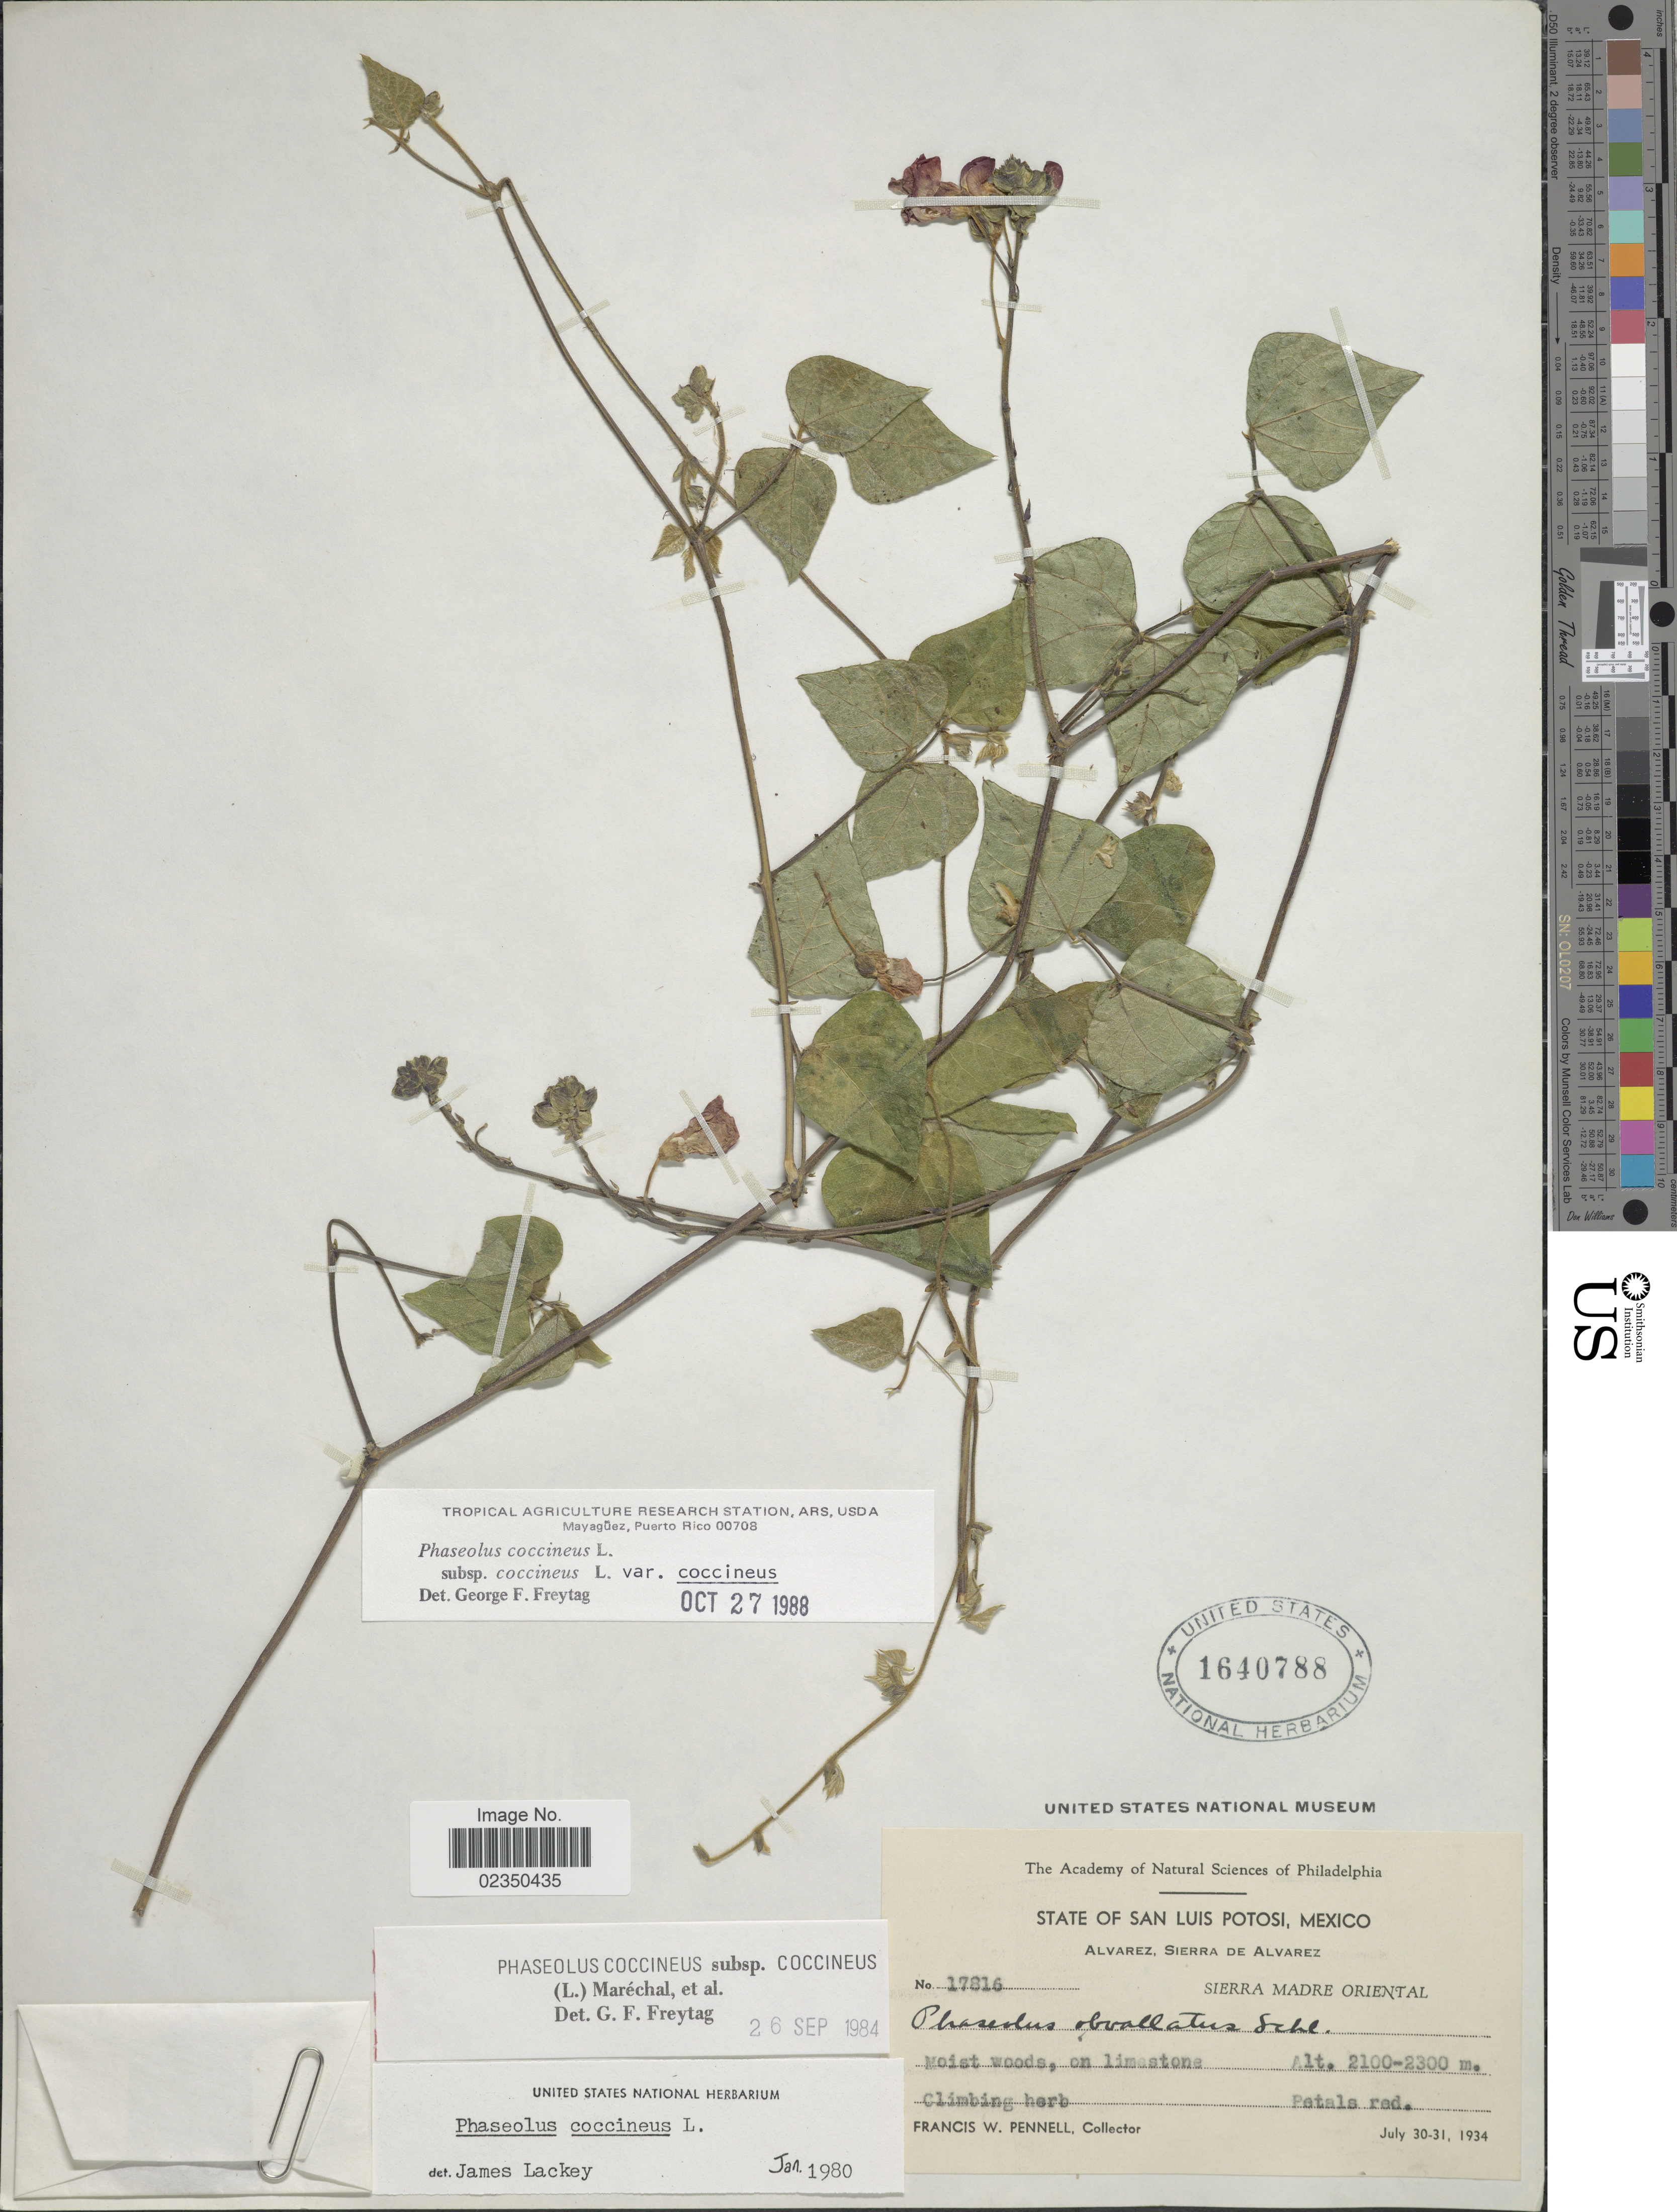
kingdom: Plantae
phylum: Tracheophyta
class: Magnoliopsida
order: Fabales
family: Fabaceae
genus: Phaseolus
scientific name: Phaseolus coccineus var. coccineus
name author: L.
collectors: F. W. Pennell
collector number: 17816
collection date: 1934-07-30/1934-07-31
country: Mexico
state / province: San Luis Potosí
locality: Alvarez, Sierra de Alvarez, Sierra Madre Oriental.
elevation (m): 2100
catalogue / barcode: US 1640788